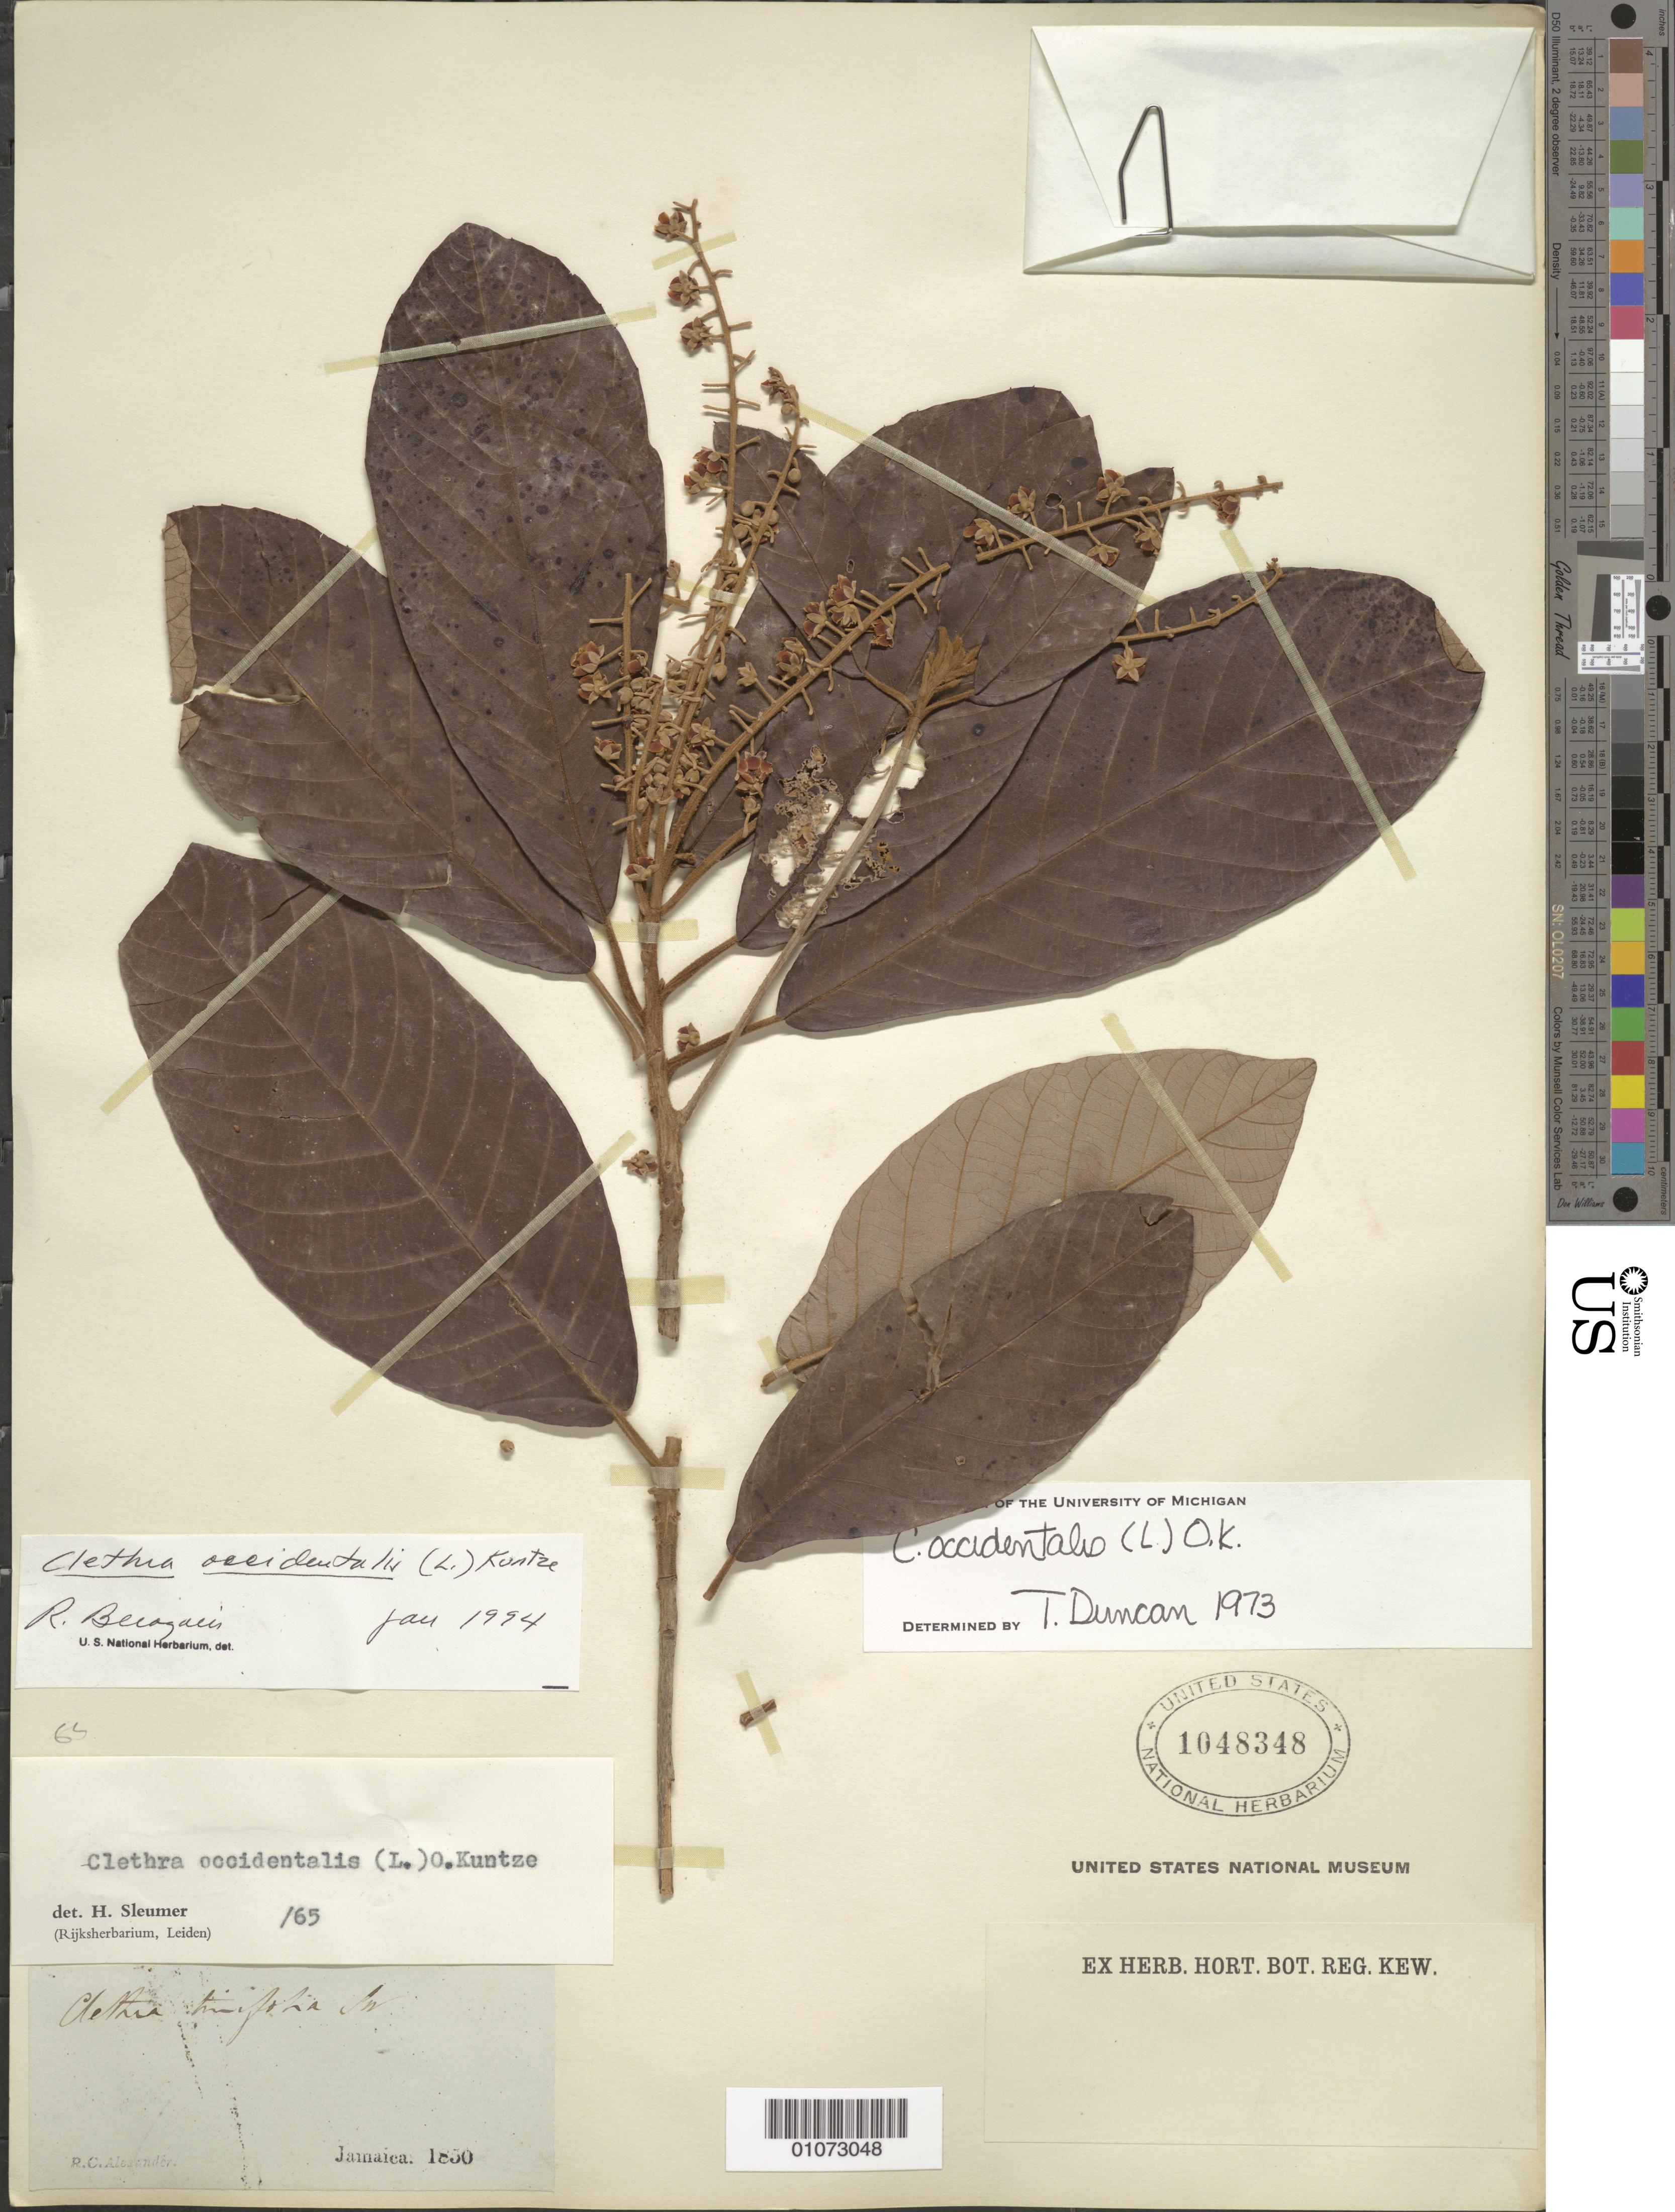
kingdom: Plantae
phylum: Tracheophyta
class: Magnoliopsida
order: Ericales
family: Clethraceae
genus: Clethra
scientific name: Clethra occidentalis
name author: (L.) Kuntze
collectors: R. C. Alexander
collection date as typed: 01 Jan 1850 to 31 Dec 1850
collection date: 1850-01-01/1850-12-31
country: Jamaica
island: Jamaica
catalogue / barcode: US 1048348